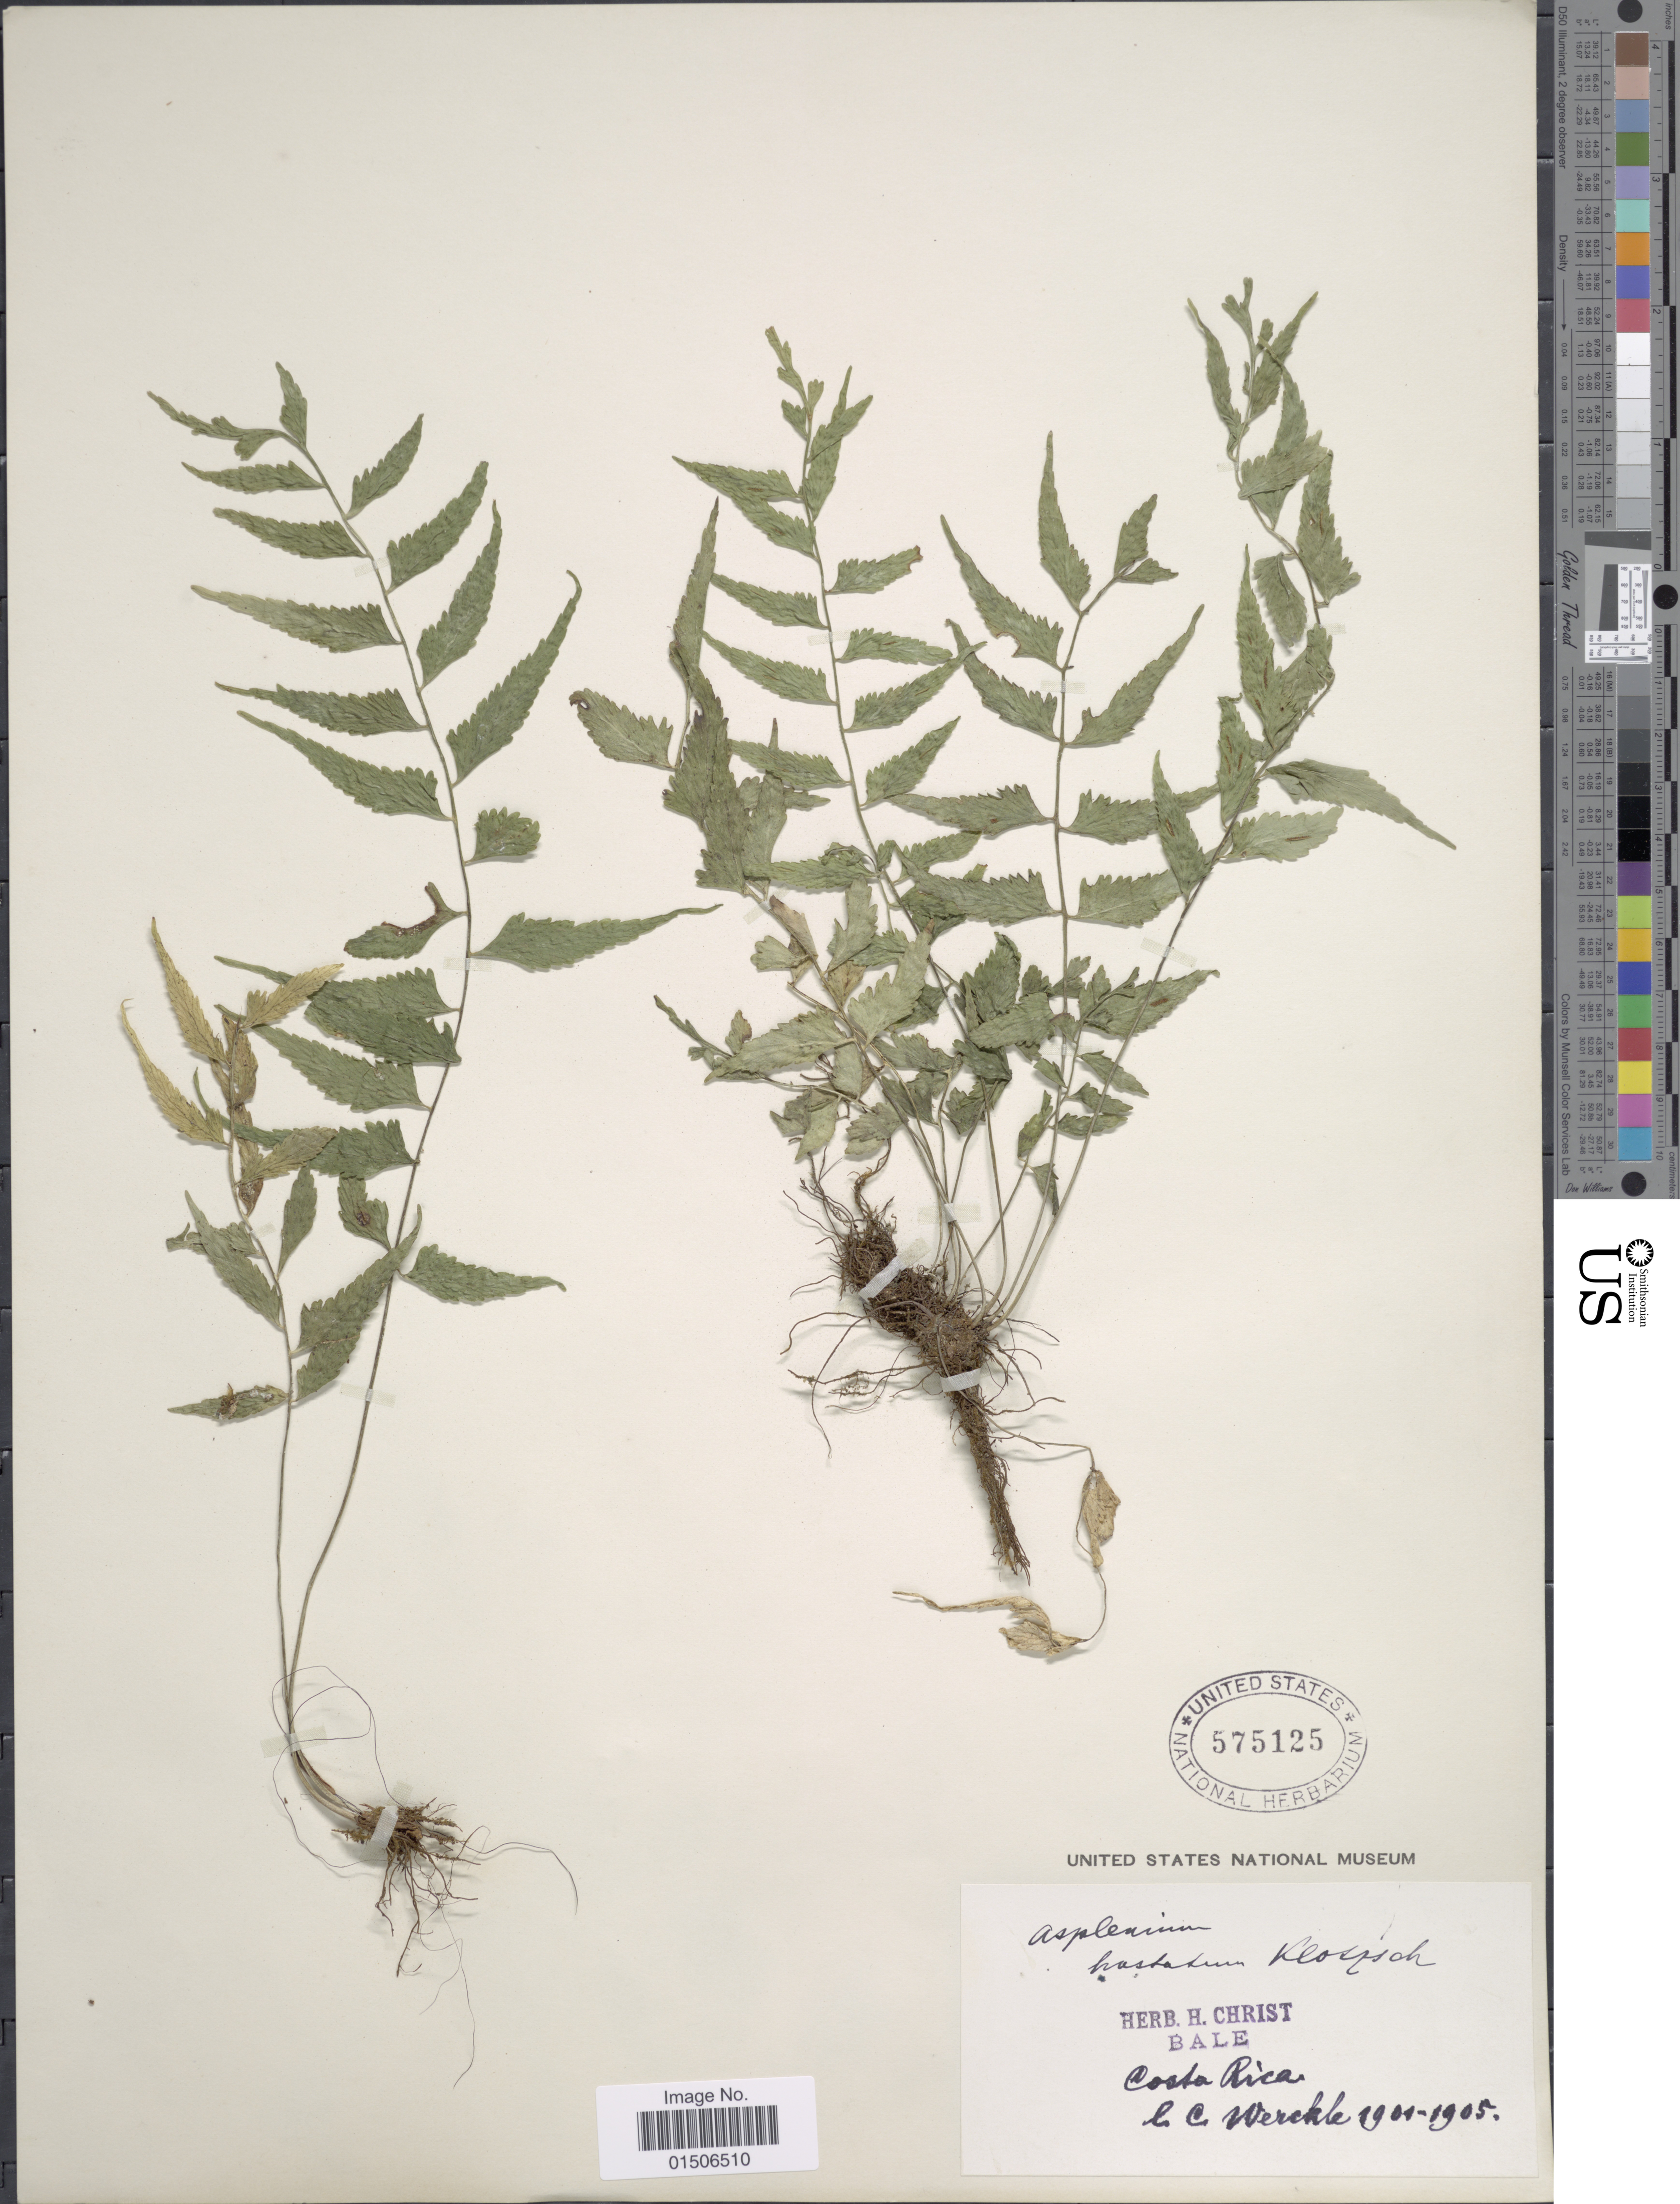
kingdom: Plantae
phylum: Tracheophyta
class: Polypodiopsida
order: Polypodiales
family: Aspleniaceae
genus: Asplenium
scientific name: Asplenium gomezianum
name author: Lellinger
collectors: C. C Wercklé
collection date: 1901/1905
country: Costa Rica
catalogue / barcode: US 575125